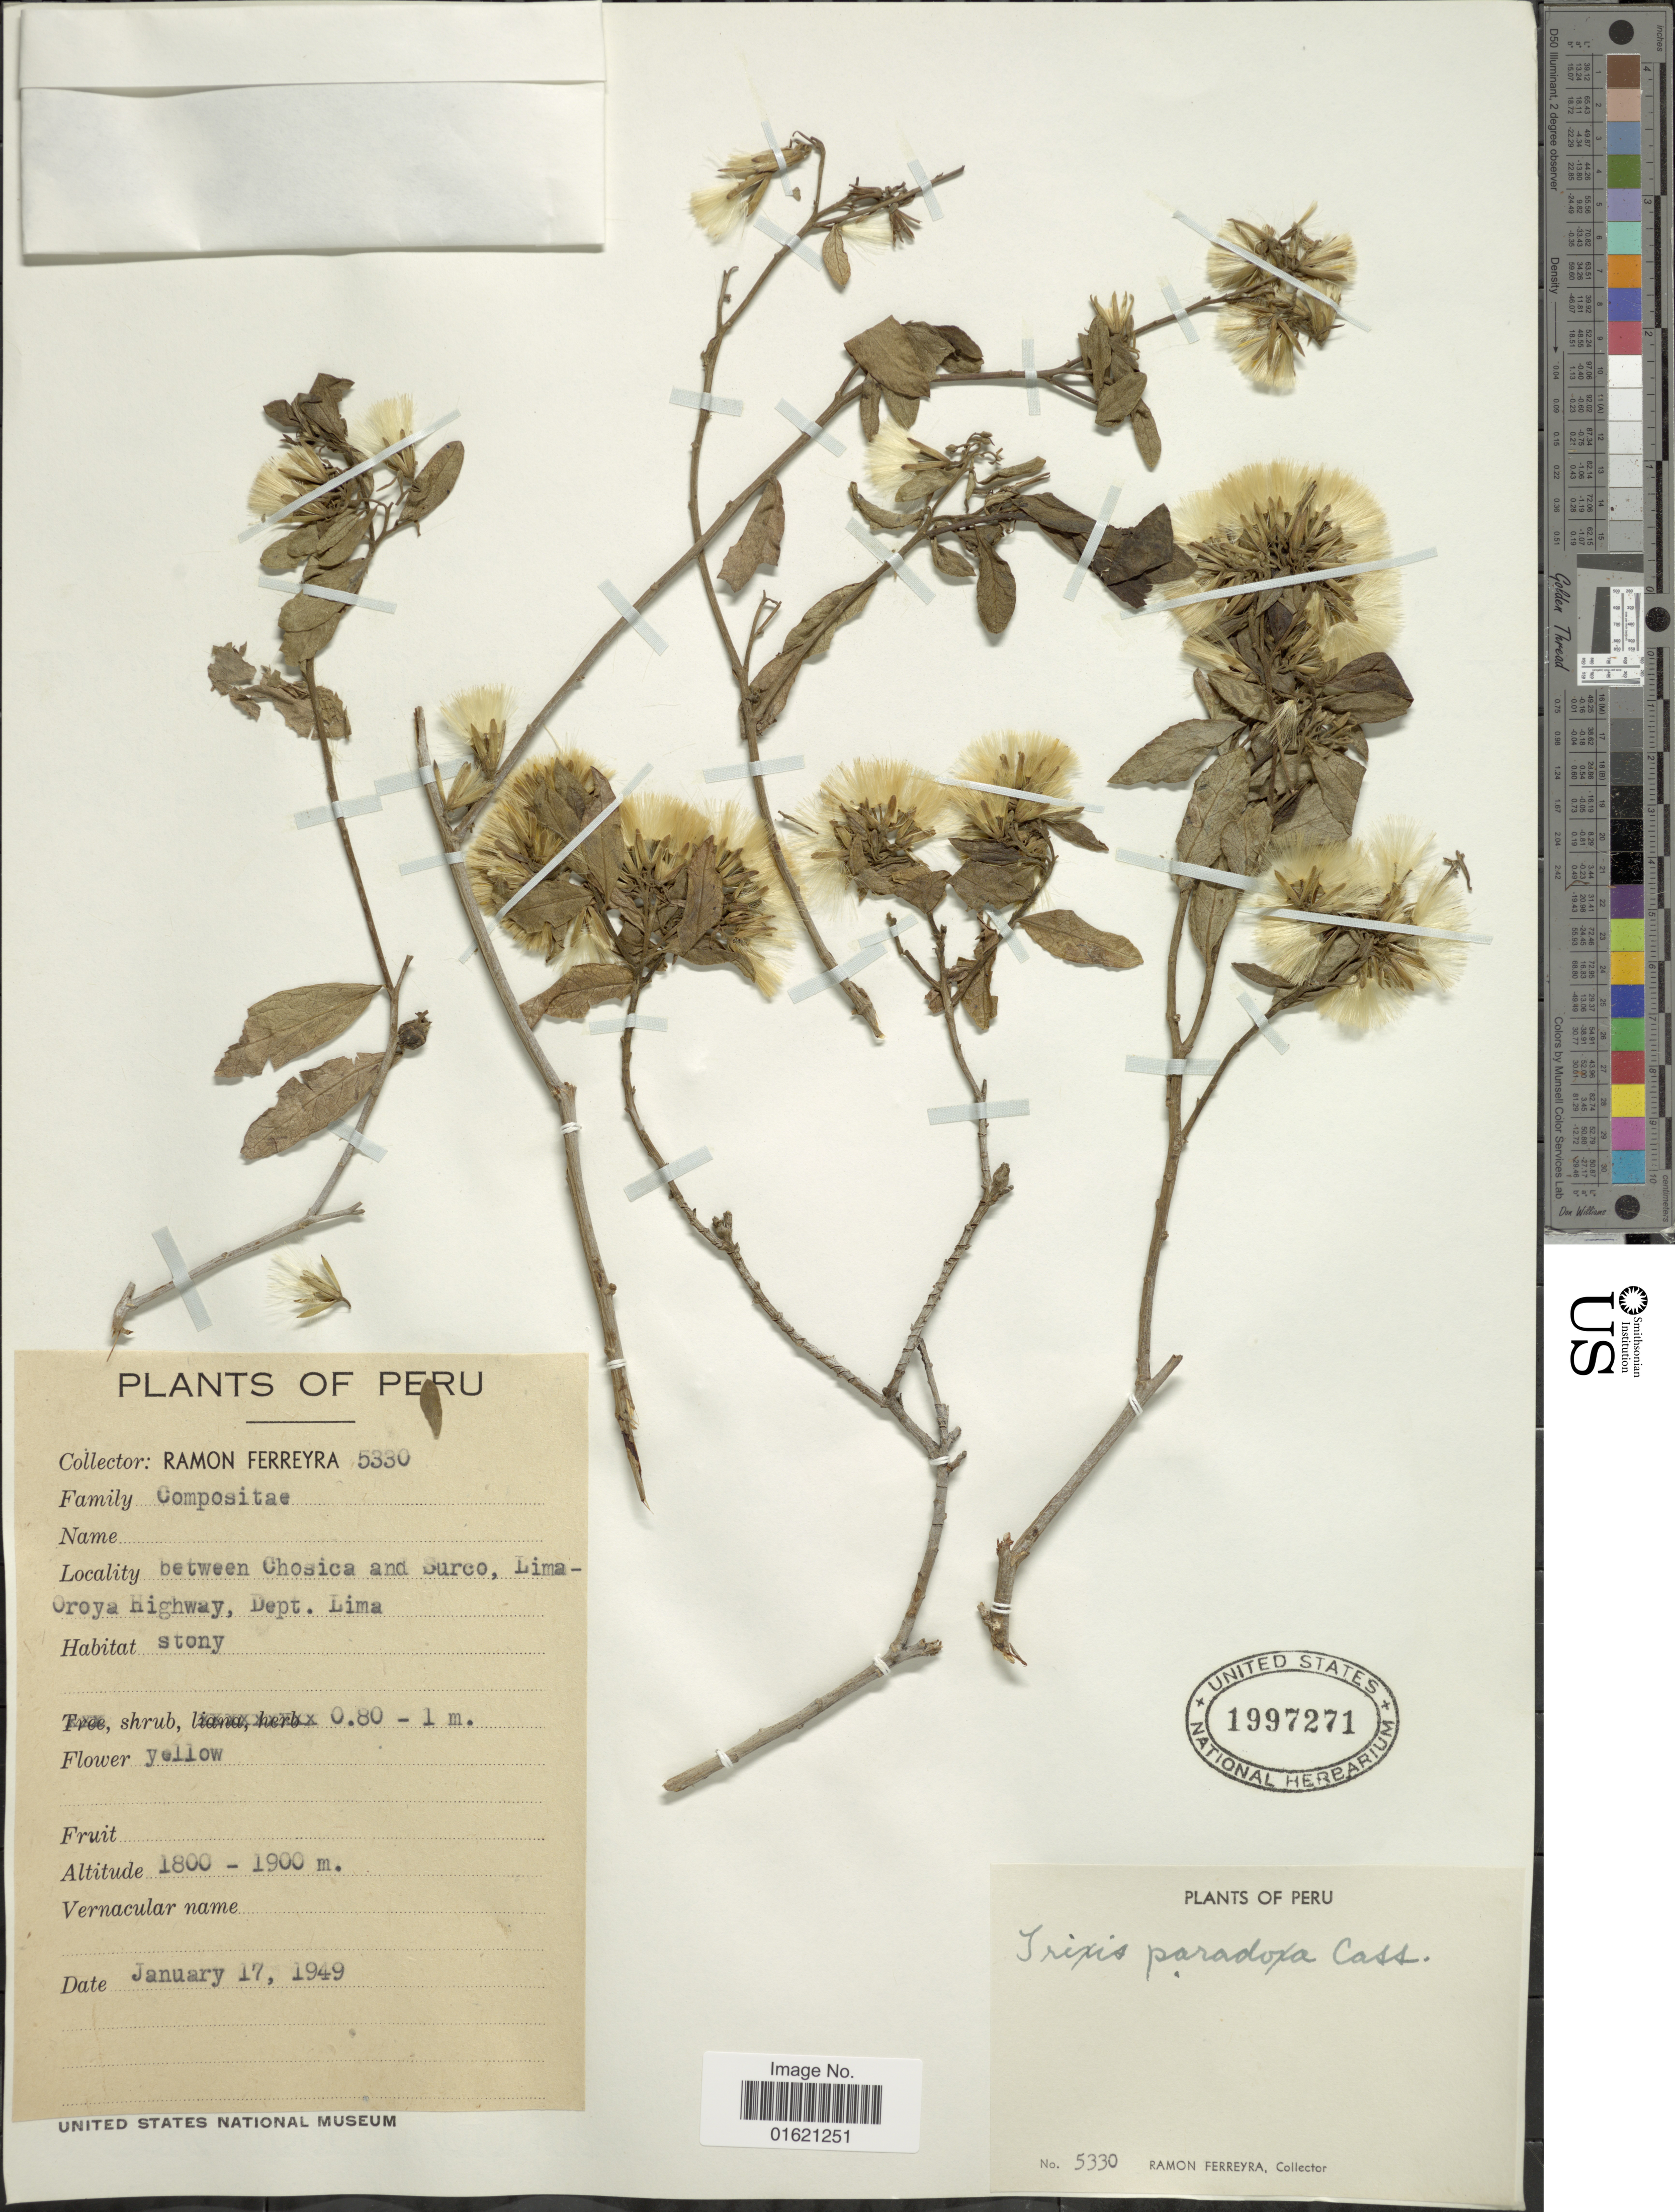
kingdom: Plantae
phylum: Tracheophyta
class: Magnoliopsida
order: Asterales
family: Asteraceae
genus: Trixis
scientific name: Trixis cacalioides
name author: (Kunth) D. Don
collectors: R. A. Ferreyra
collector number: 5330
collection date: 1949-01-17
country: Peru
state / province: Lima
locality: Between Chosica and Surco. Lima-Oroya Highway, Dept. Lima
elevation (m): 1800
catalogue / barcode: US 1997271